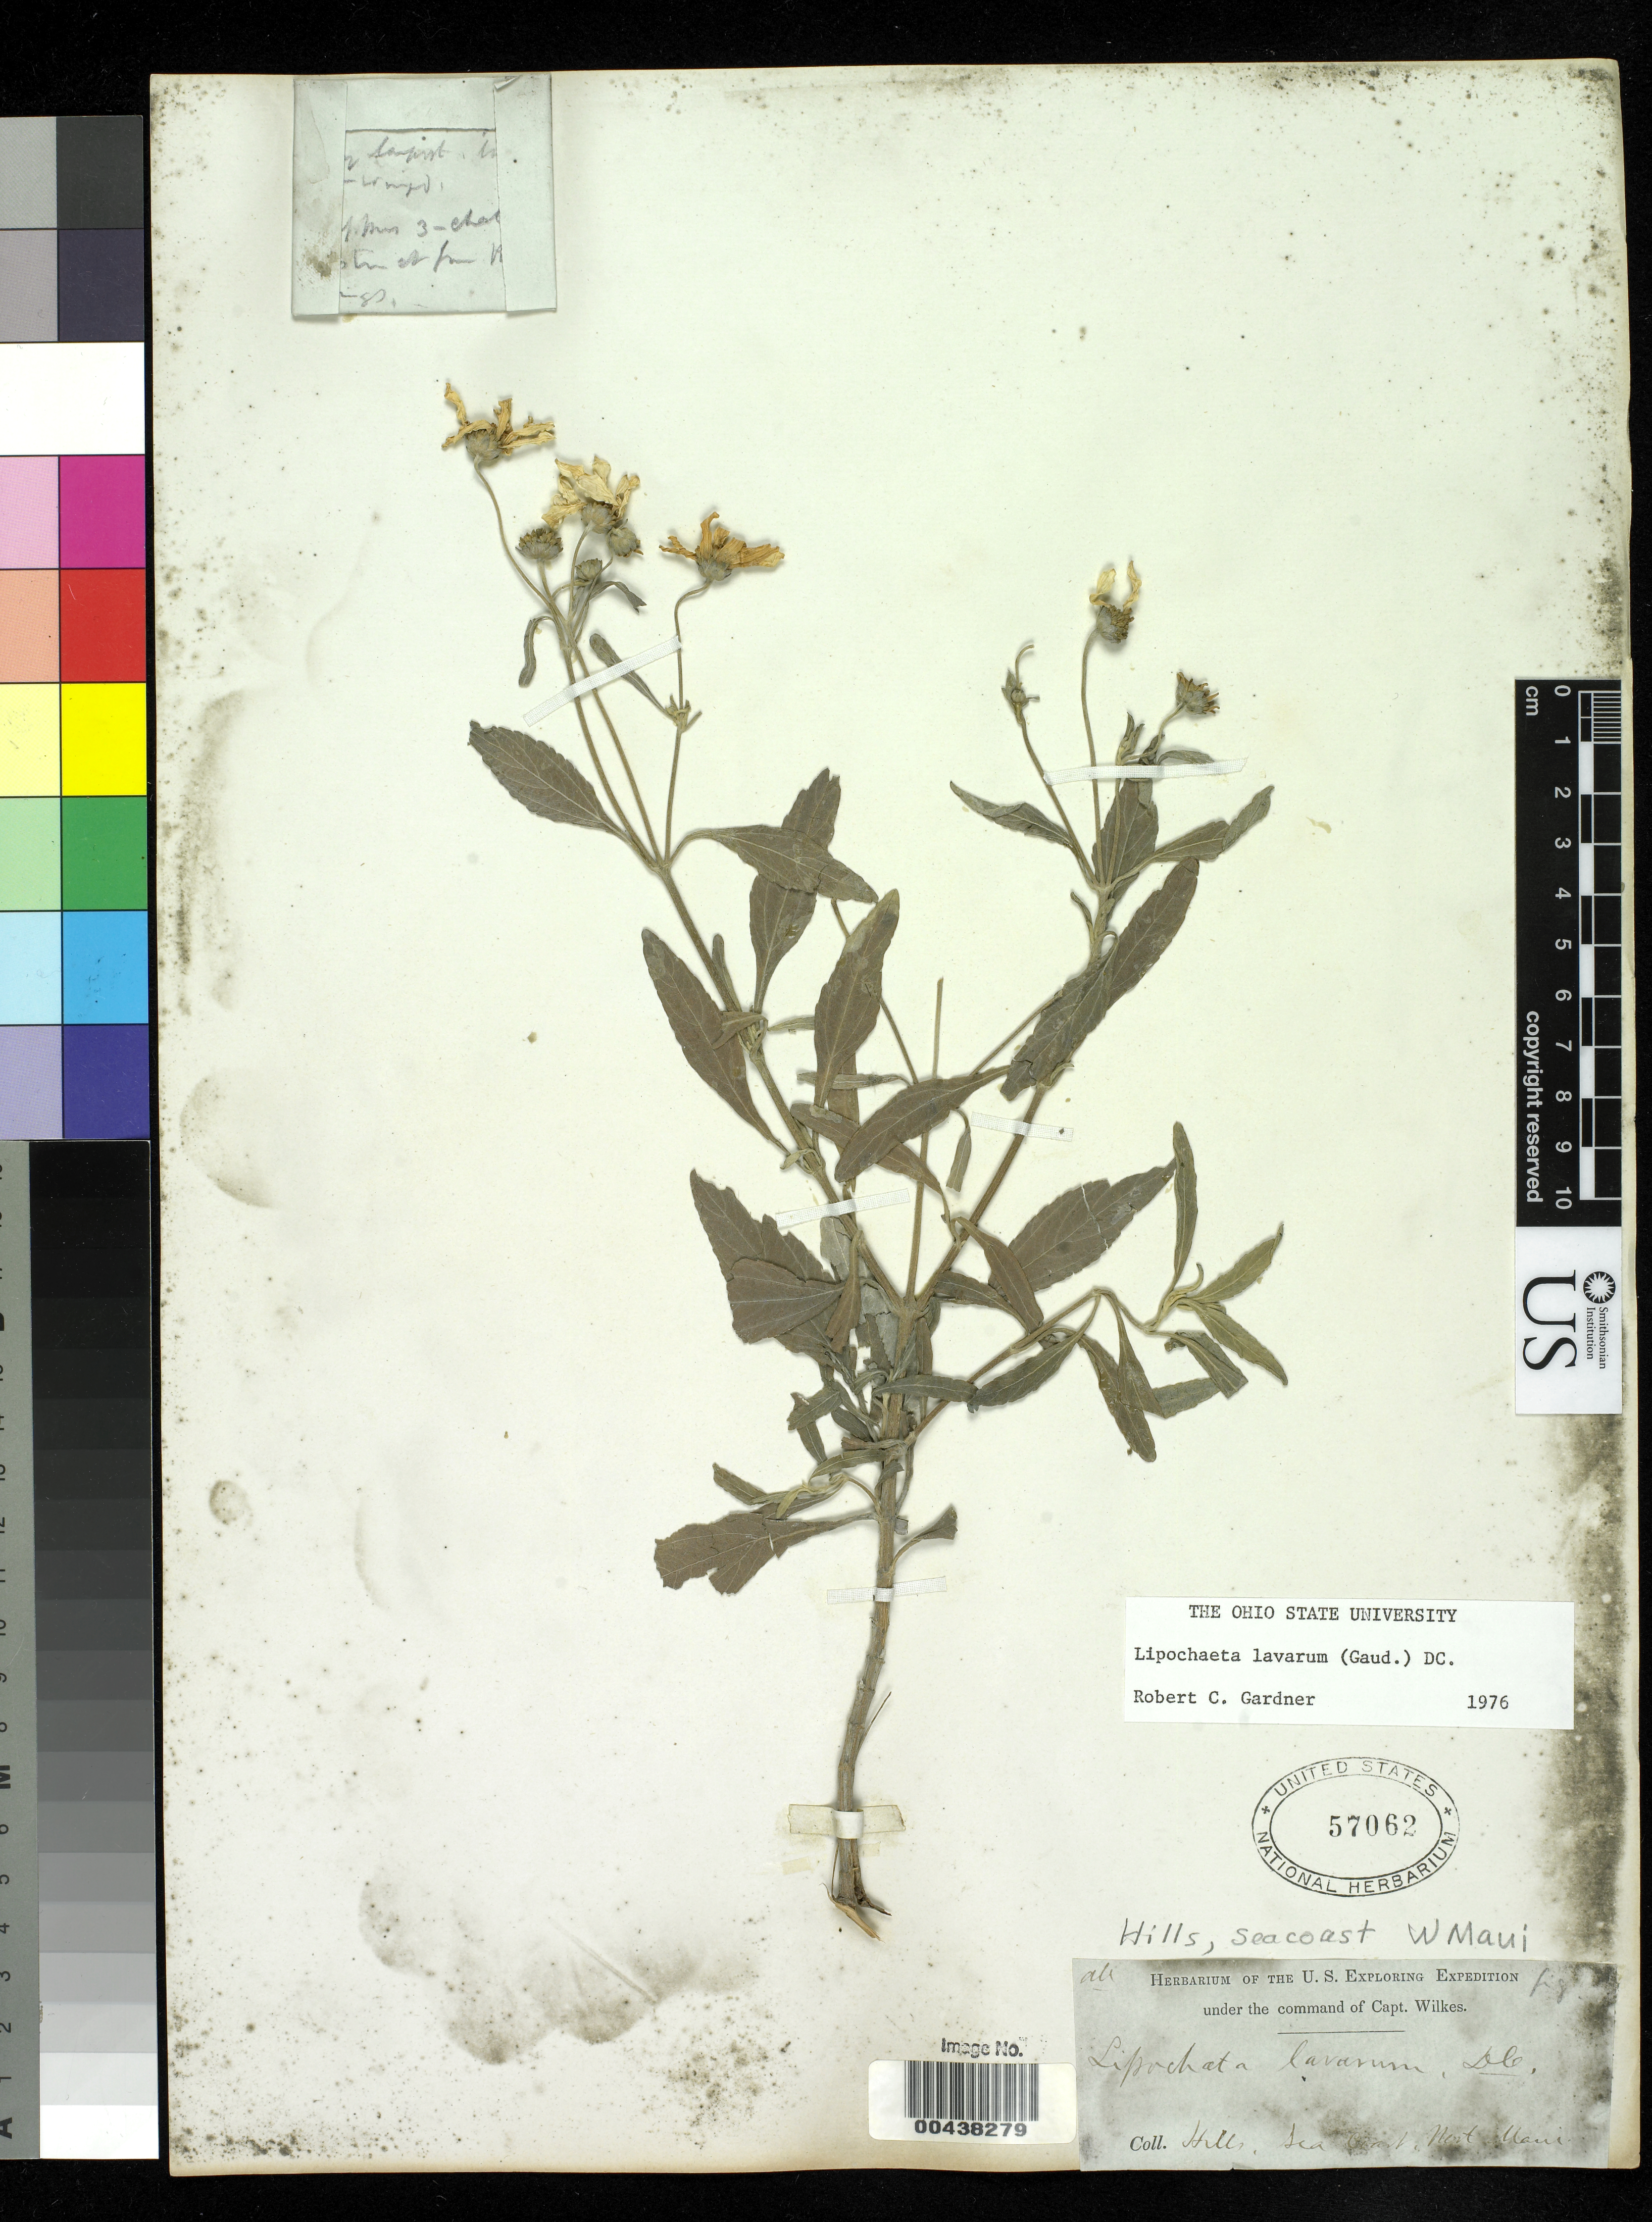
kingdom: Plantae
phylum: Tracheophyta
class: Magnoliopsida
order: Asterales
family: Asteraceae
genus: Wollastonia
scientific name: Wollastonia lavarum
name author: (Gaudich.) Orchard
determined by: Wagner, W. L., (BOT), Smithsonian Institution - National Museum of Natural History (UNITED STATES)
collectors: Wilkes Explor. Exped.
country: United States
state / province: Hawaii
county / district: Maui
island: Maui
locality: Hills, Seacoast, W Maui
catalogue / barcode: US 57062